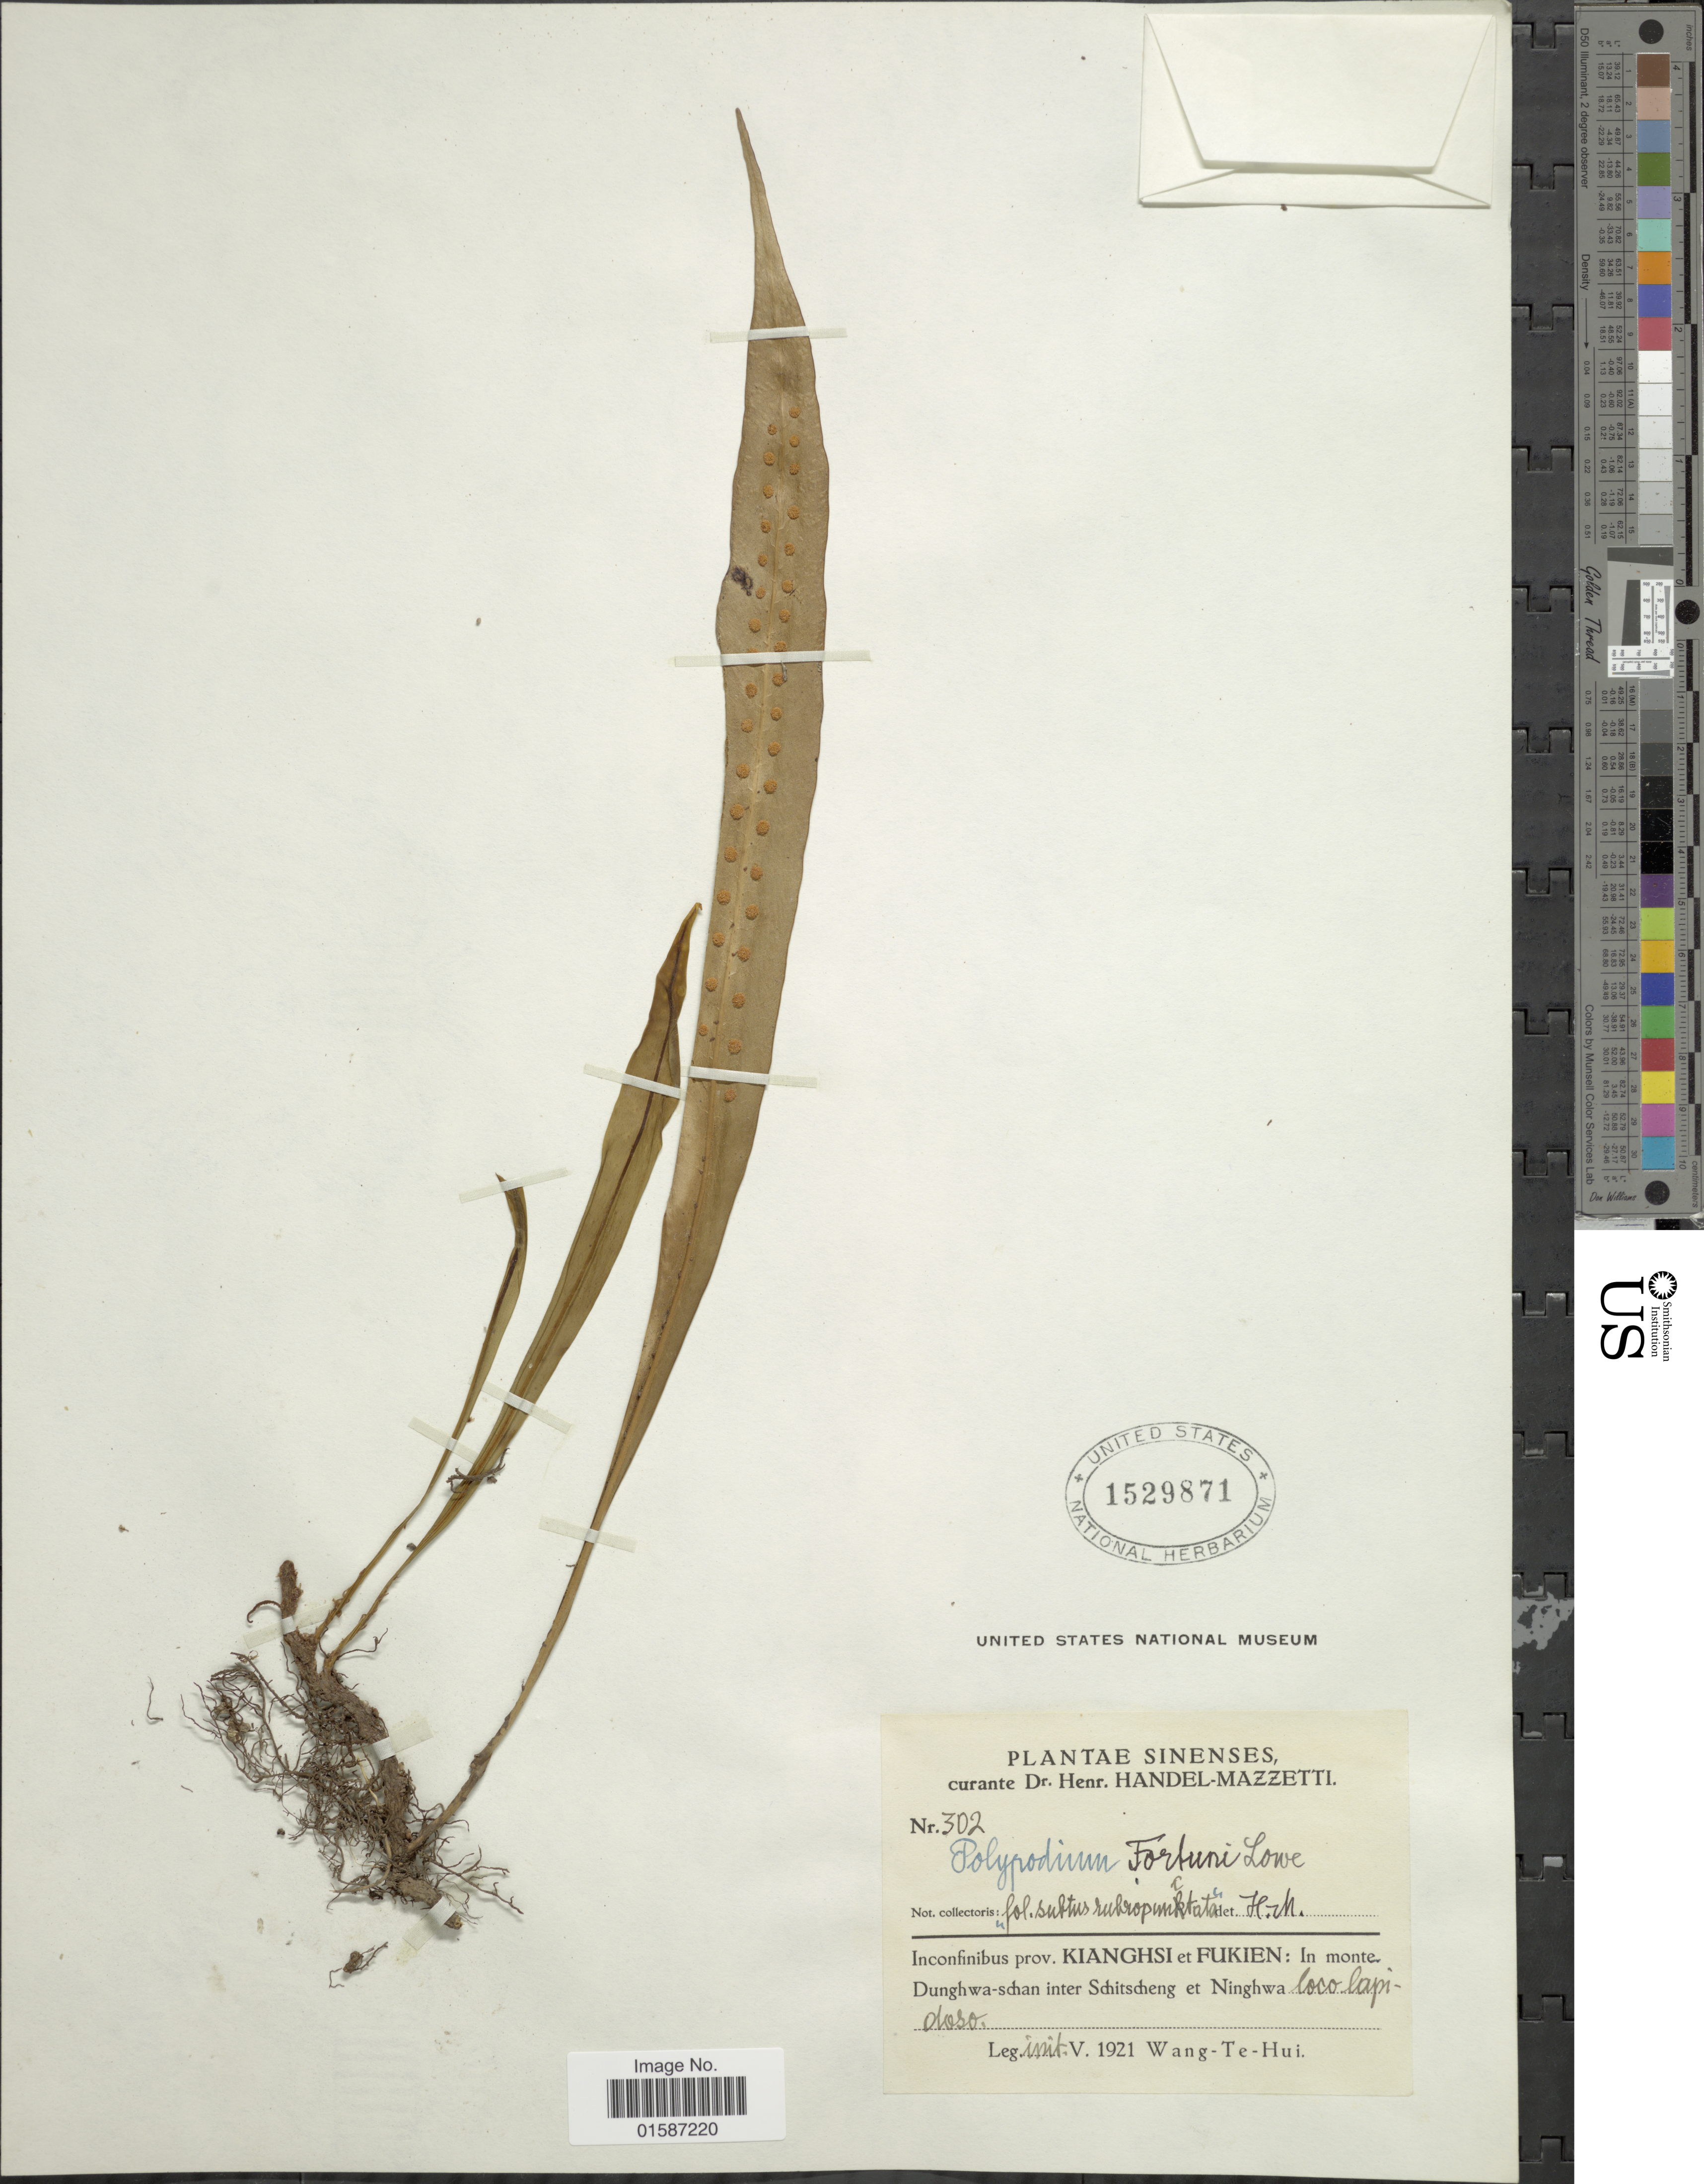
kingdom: Plantae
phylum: Tracheophyta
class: Polypodiopsida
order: Polypodiales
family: Polypodiaceae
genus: Neolepisorus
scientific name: Neolepisorus fortunei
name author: (T. Moore) Li S. Wang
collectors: T. H. Wang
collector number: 302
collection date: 1921-05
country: China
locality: Inconfinibus prov. Kiangshi et Fukien: In monte Dunghwa-schan inter Schitscheng et Ninghwa loco lapidoso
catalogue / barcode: US 1529871